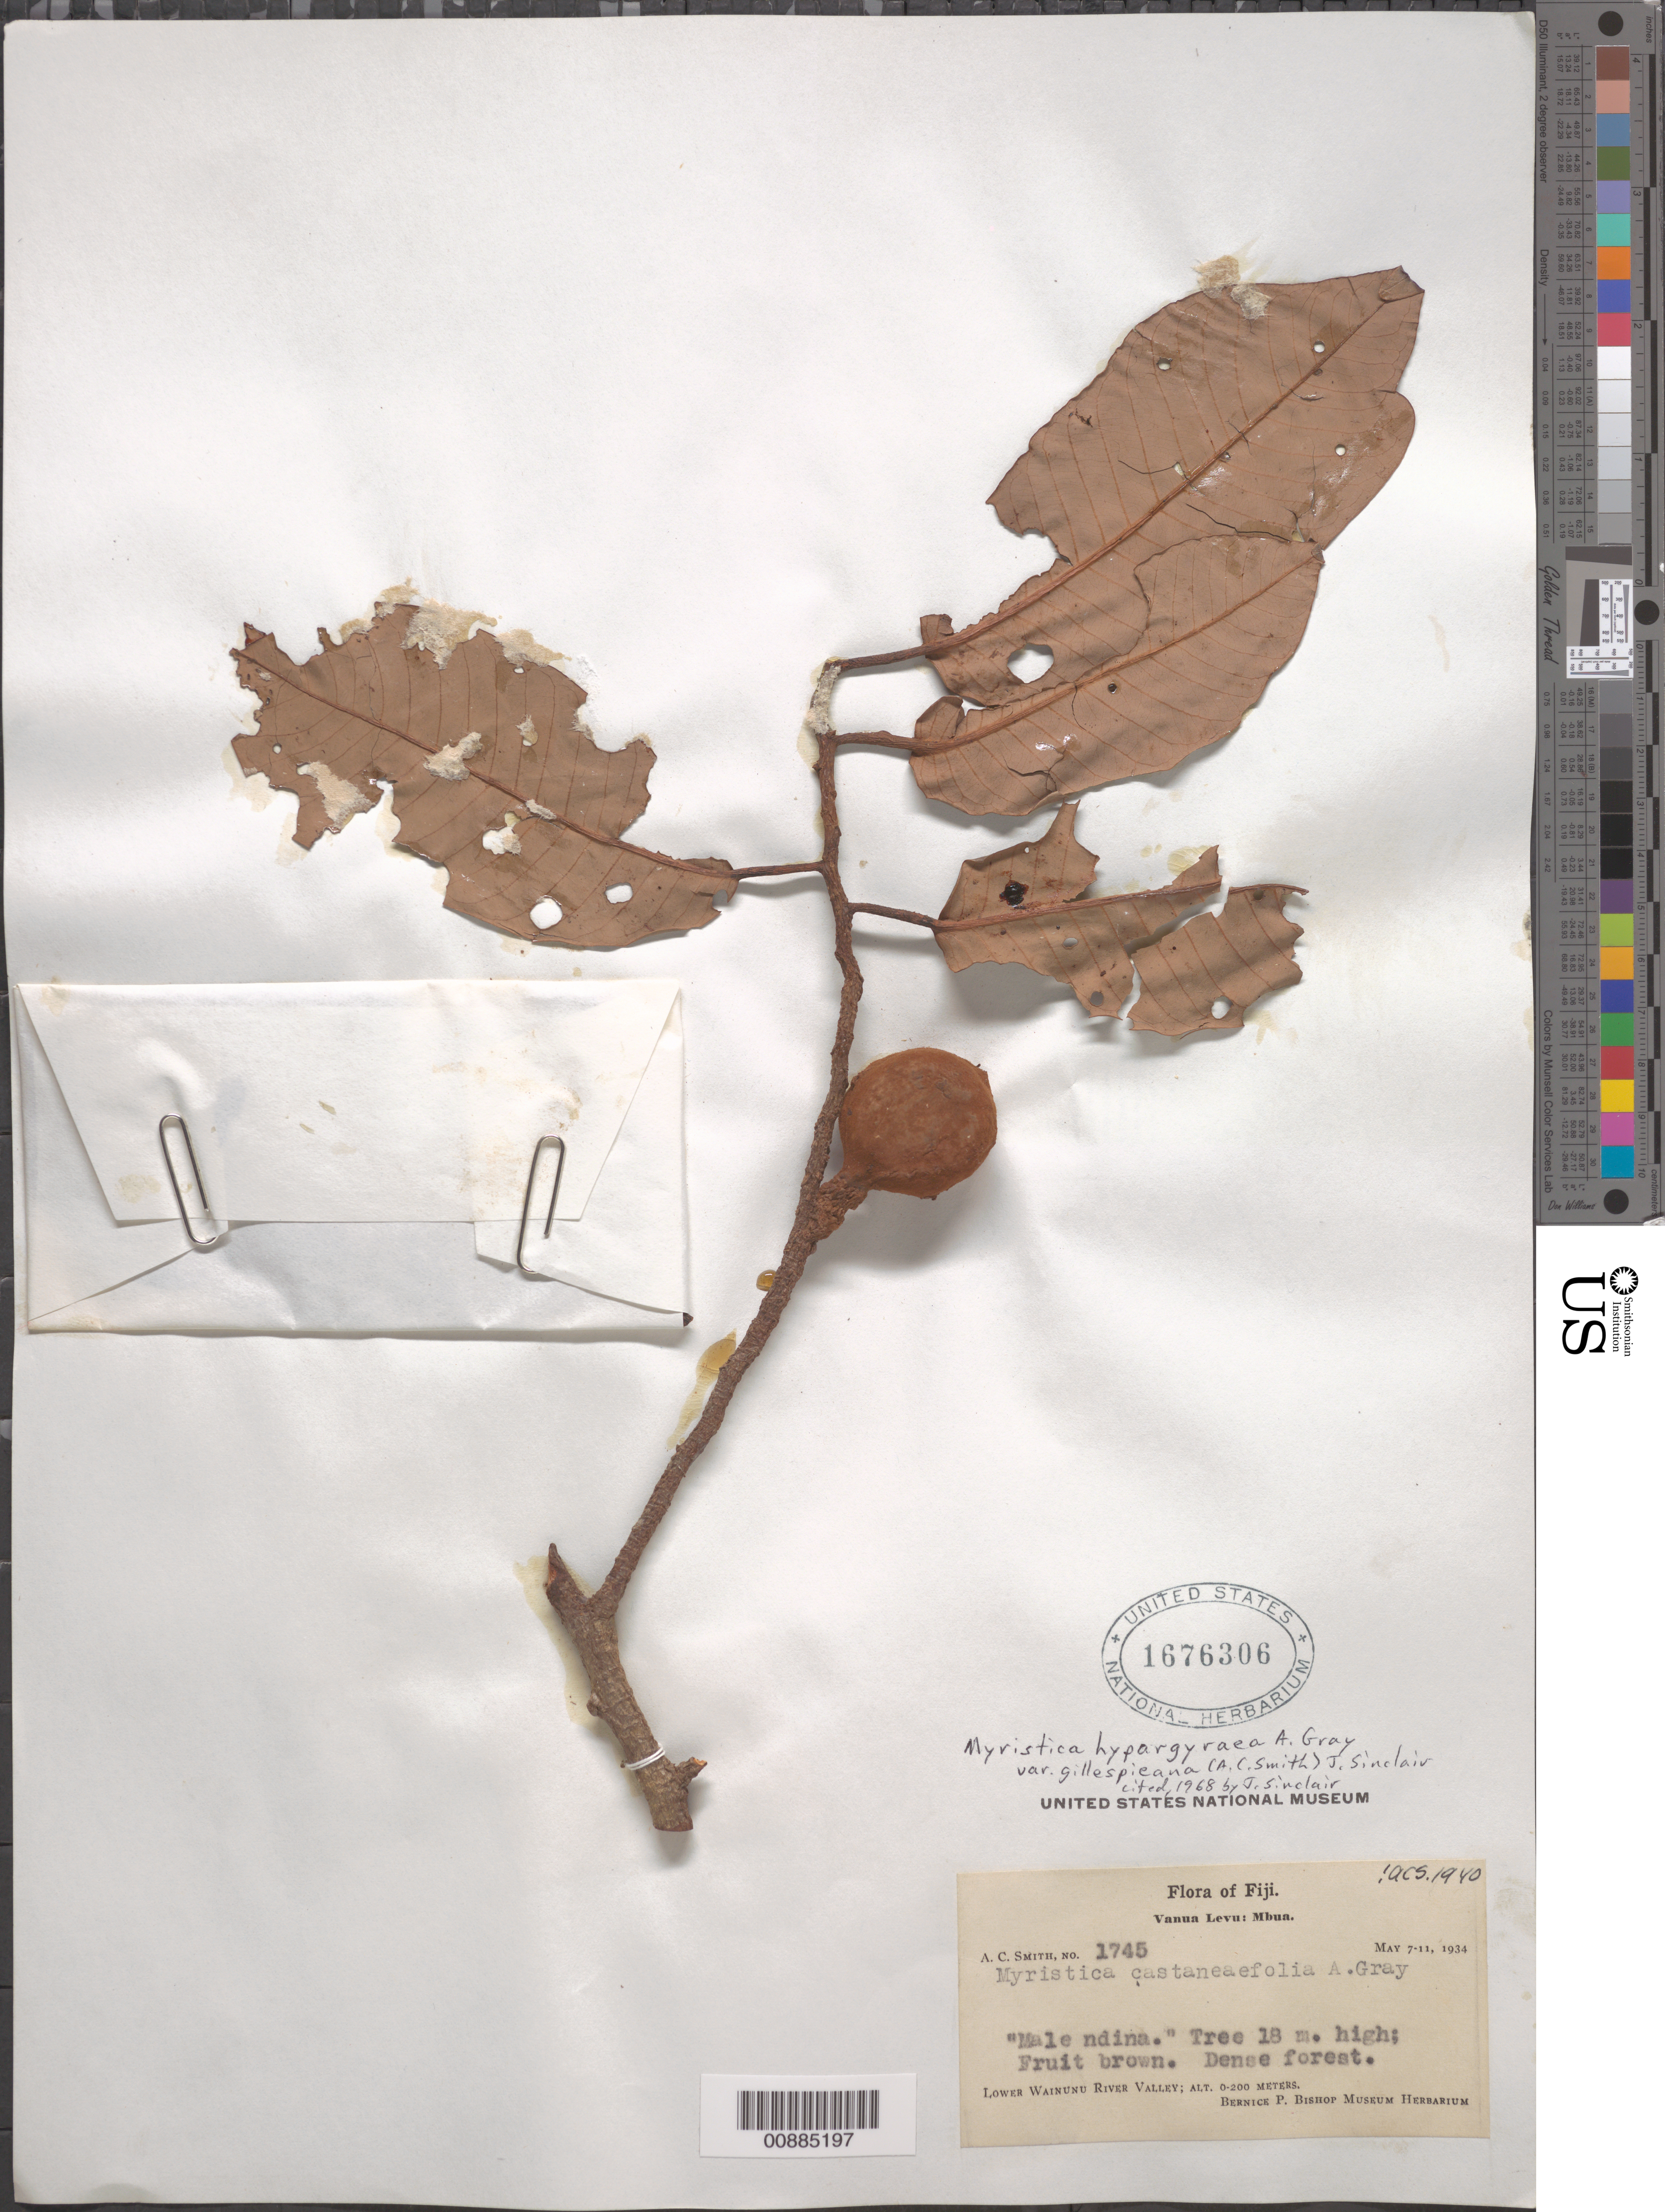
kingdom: Plantae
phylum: Tracheophyta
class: Magnoliopsida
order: Magnoliales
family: Myristicaceae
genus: Myristica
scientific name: Myristica gillespieana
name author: A.C. Sm.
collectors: C. A. Smith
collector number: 1745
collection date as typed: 07 May 1934 to 11 May 1934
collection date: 1934-05-07/1934-05-11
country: Fiji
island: Vanua Levu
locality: Lower Wainunu River Valley, Mbua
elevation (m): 0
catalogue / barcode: US 1676306